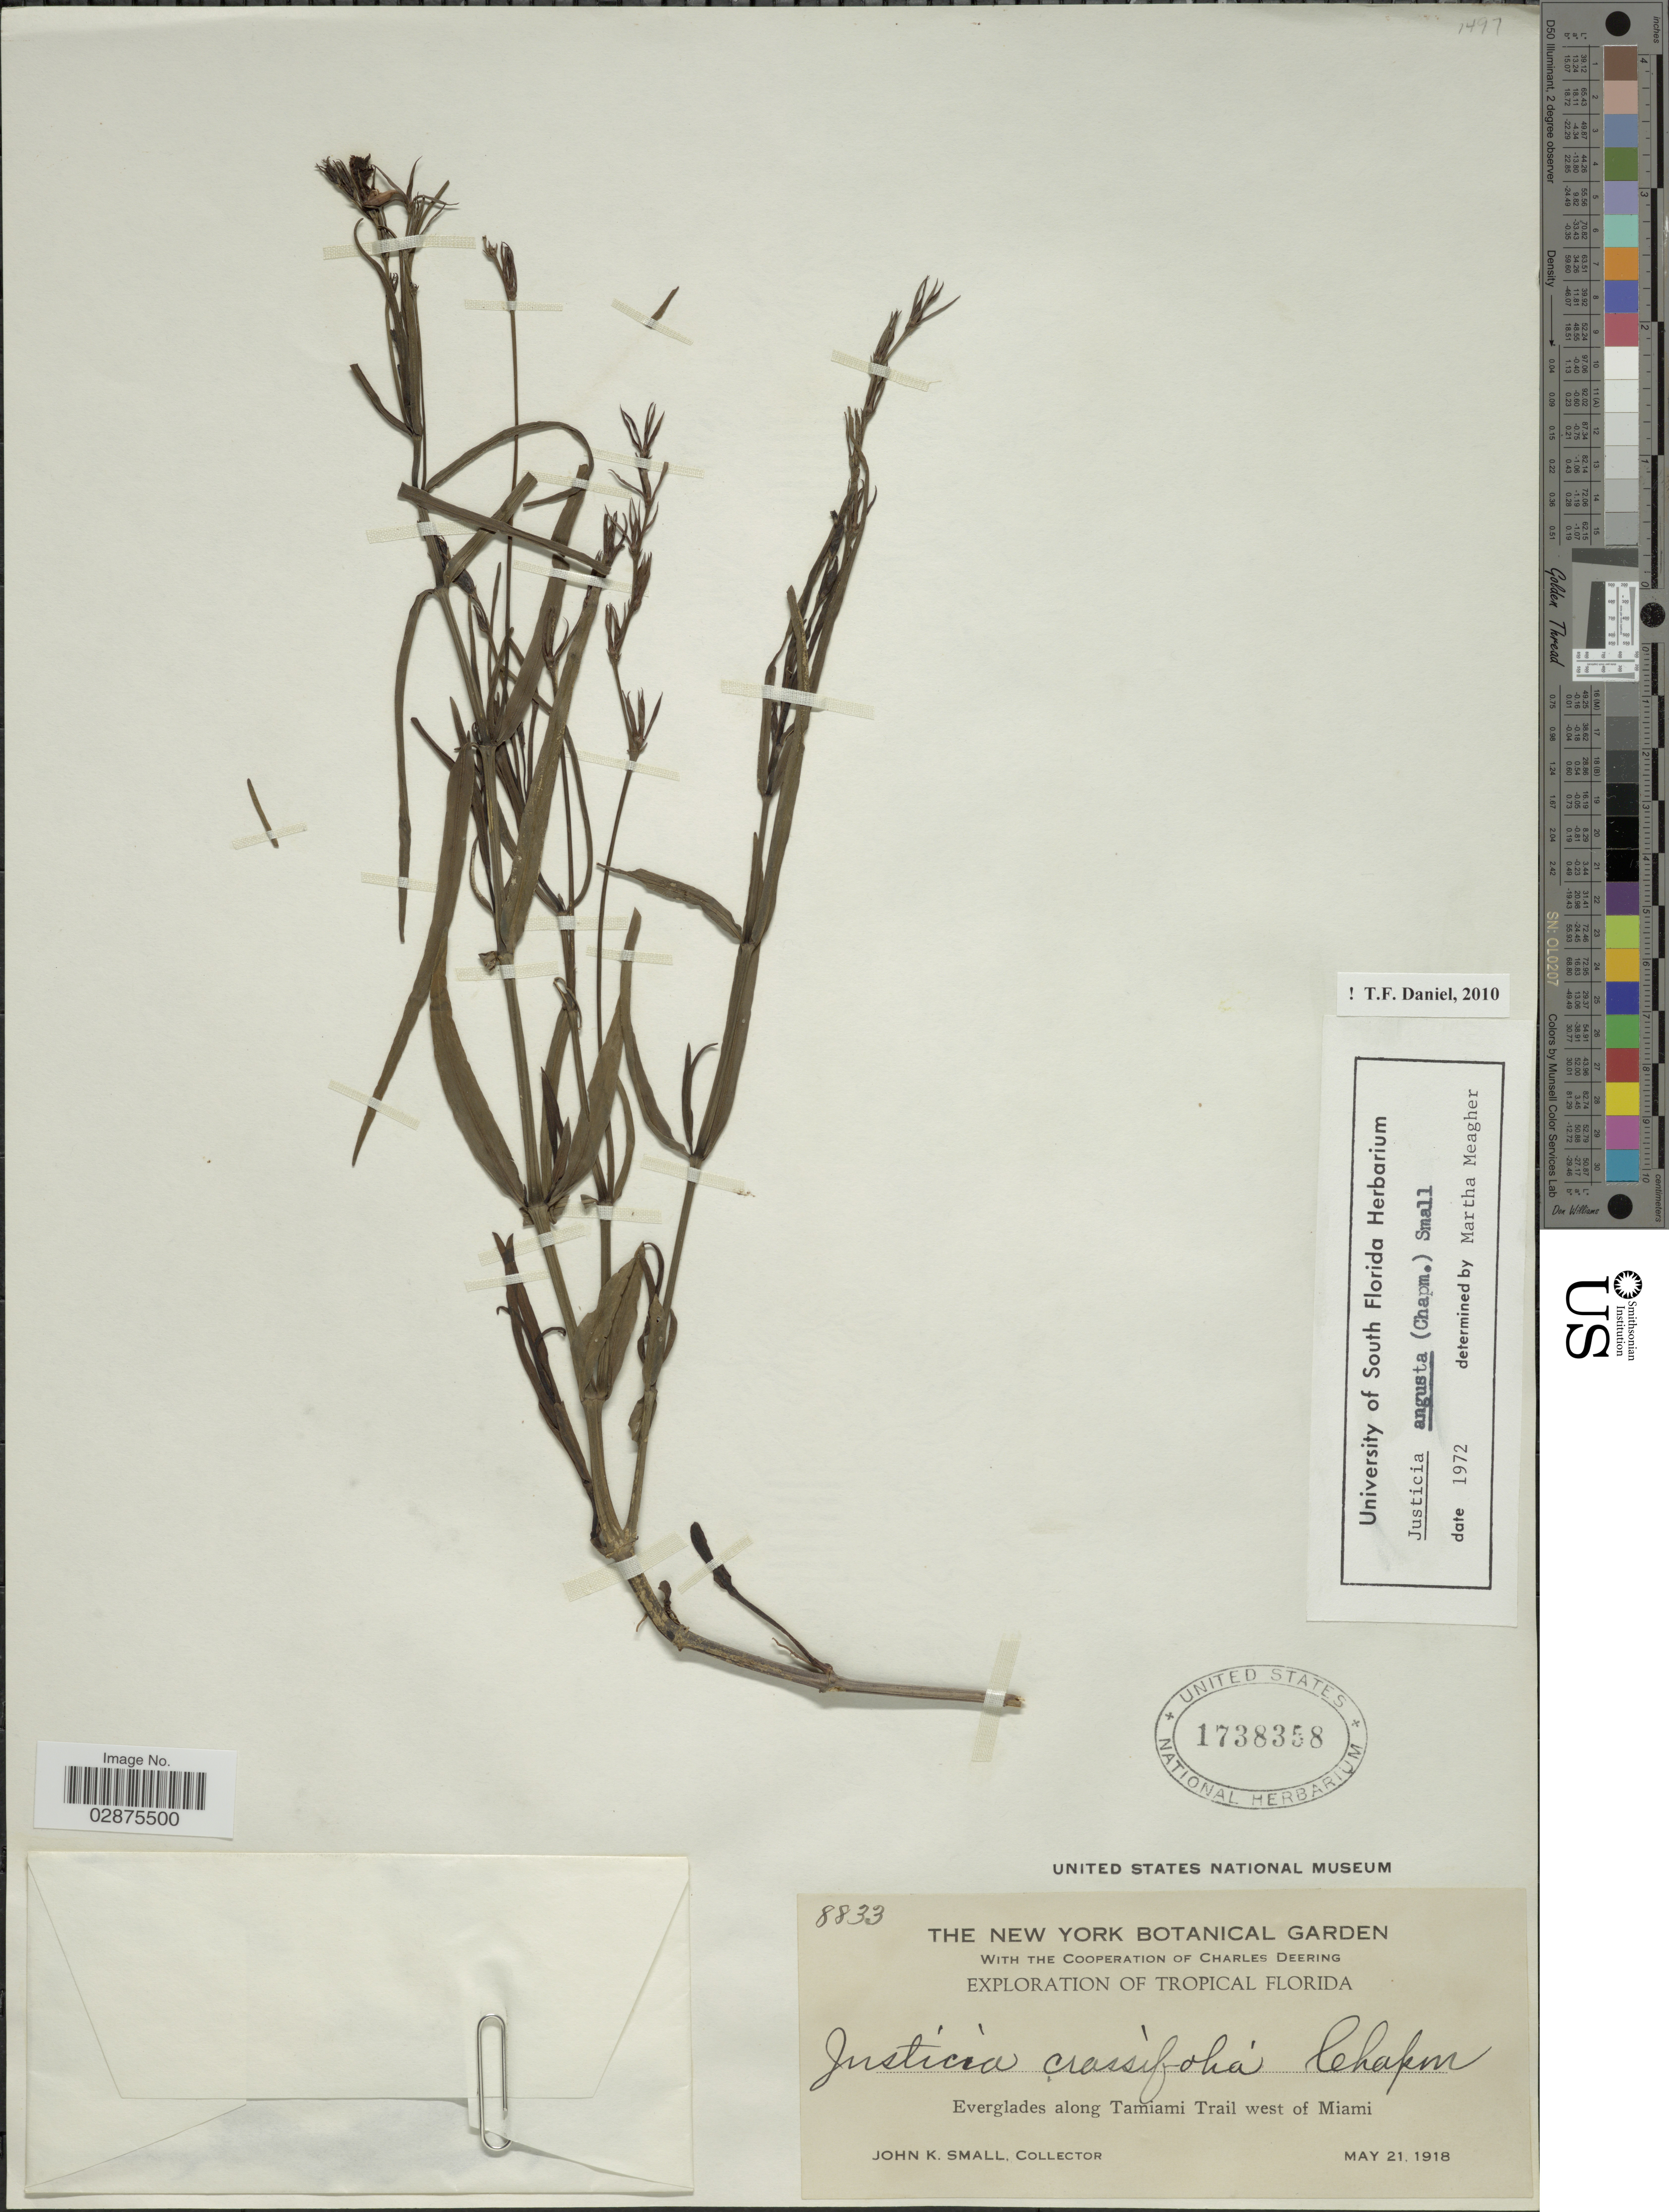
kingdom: Plantae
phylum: Tracheophyta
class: Magnoliopsida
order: Lamiales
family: Acanthaceae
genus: Justicia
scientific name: Justicia angusta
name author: (Chapm.) Small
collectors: J. K. Small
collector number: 8833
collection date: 1918-05-21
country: United States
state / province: Florida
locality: Tropical Florida. Everglades along Tamiami Trail west of Miami.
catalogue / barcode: US 1738358